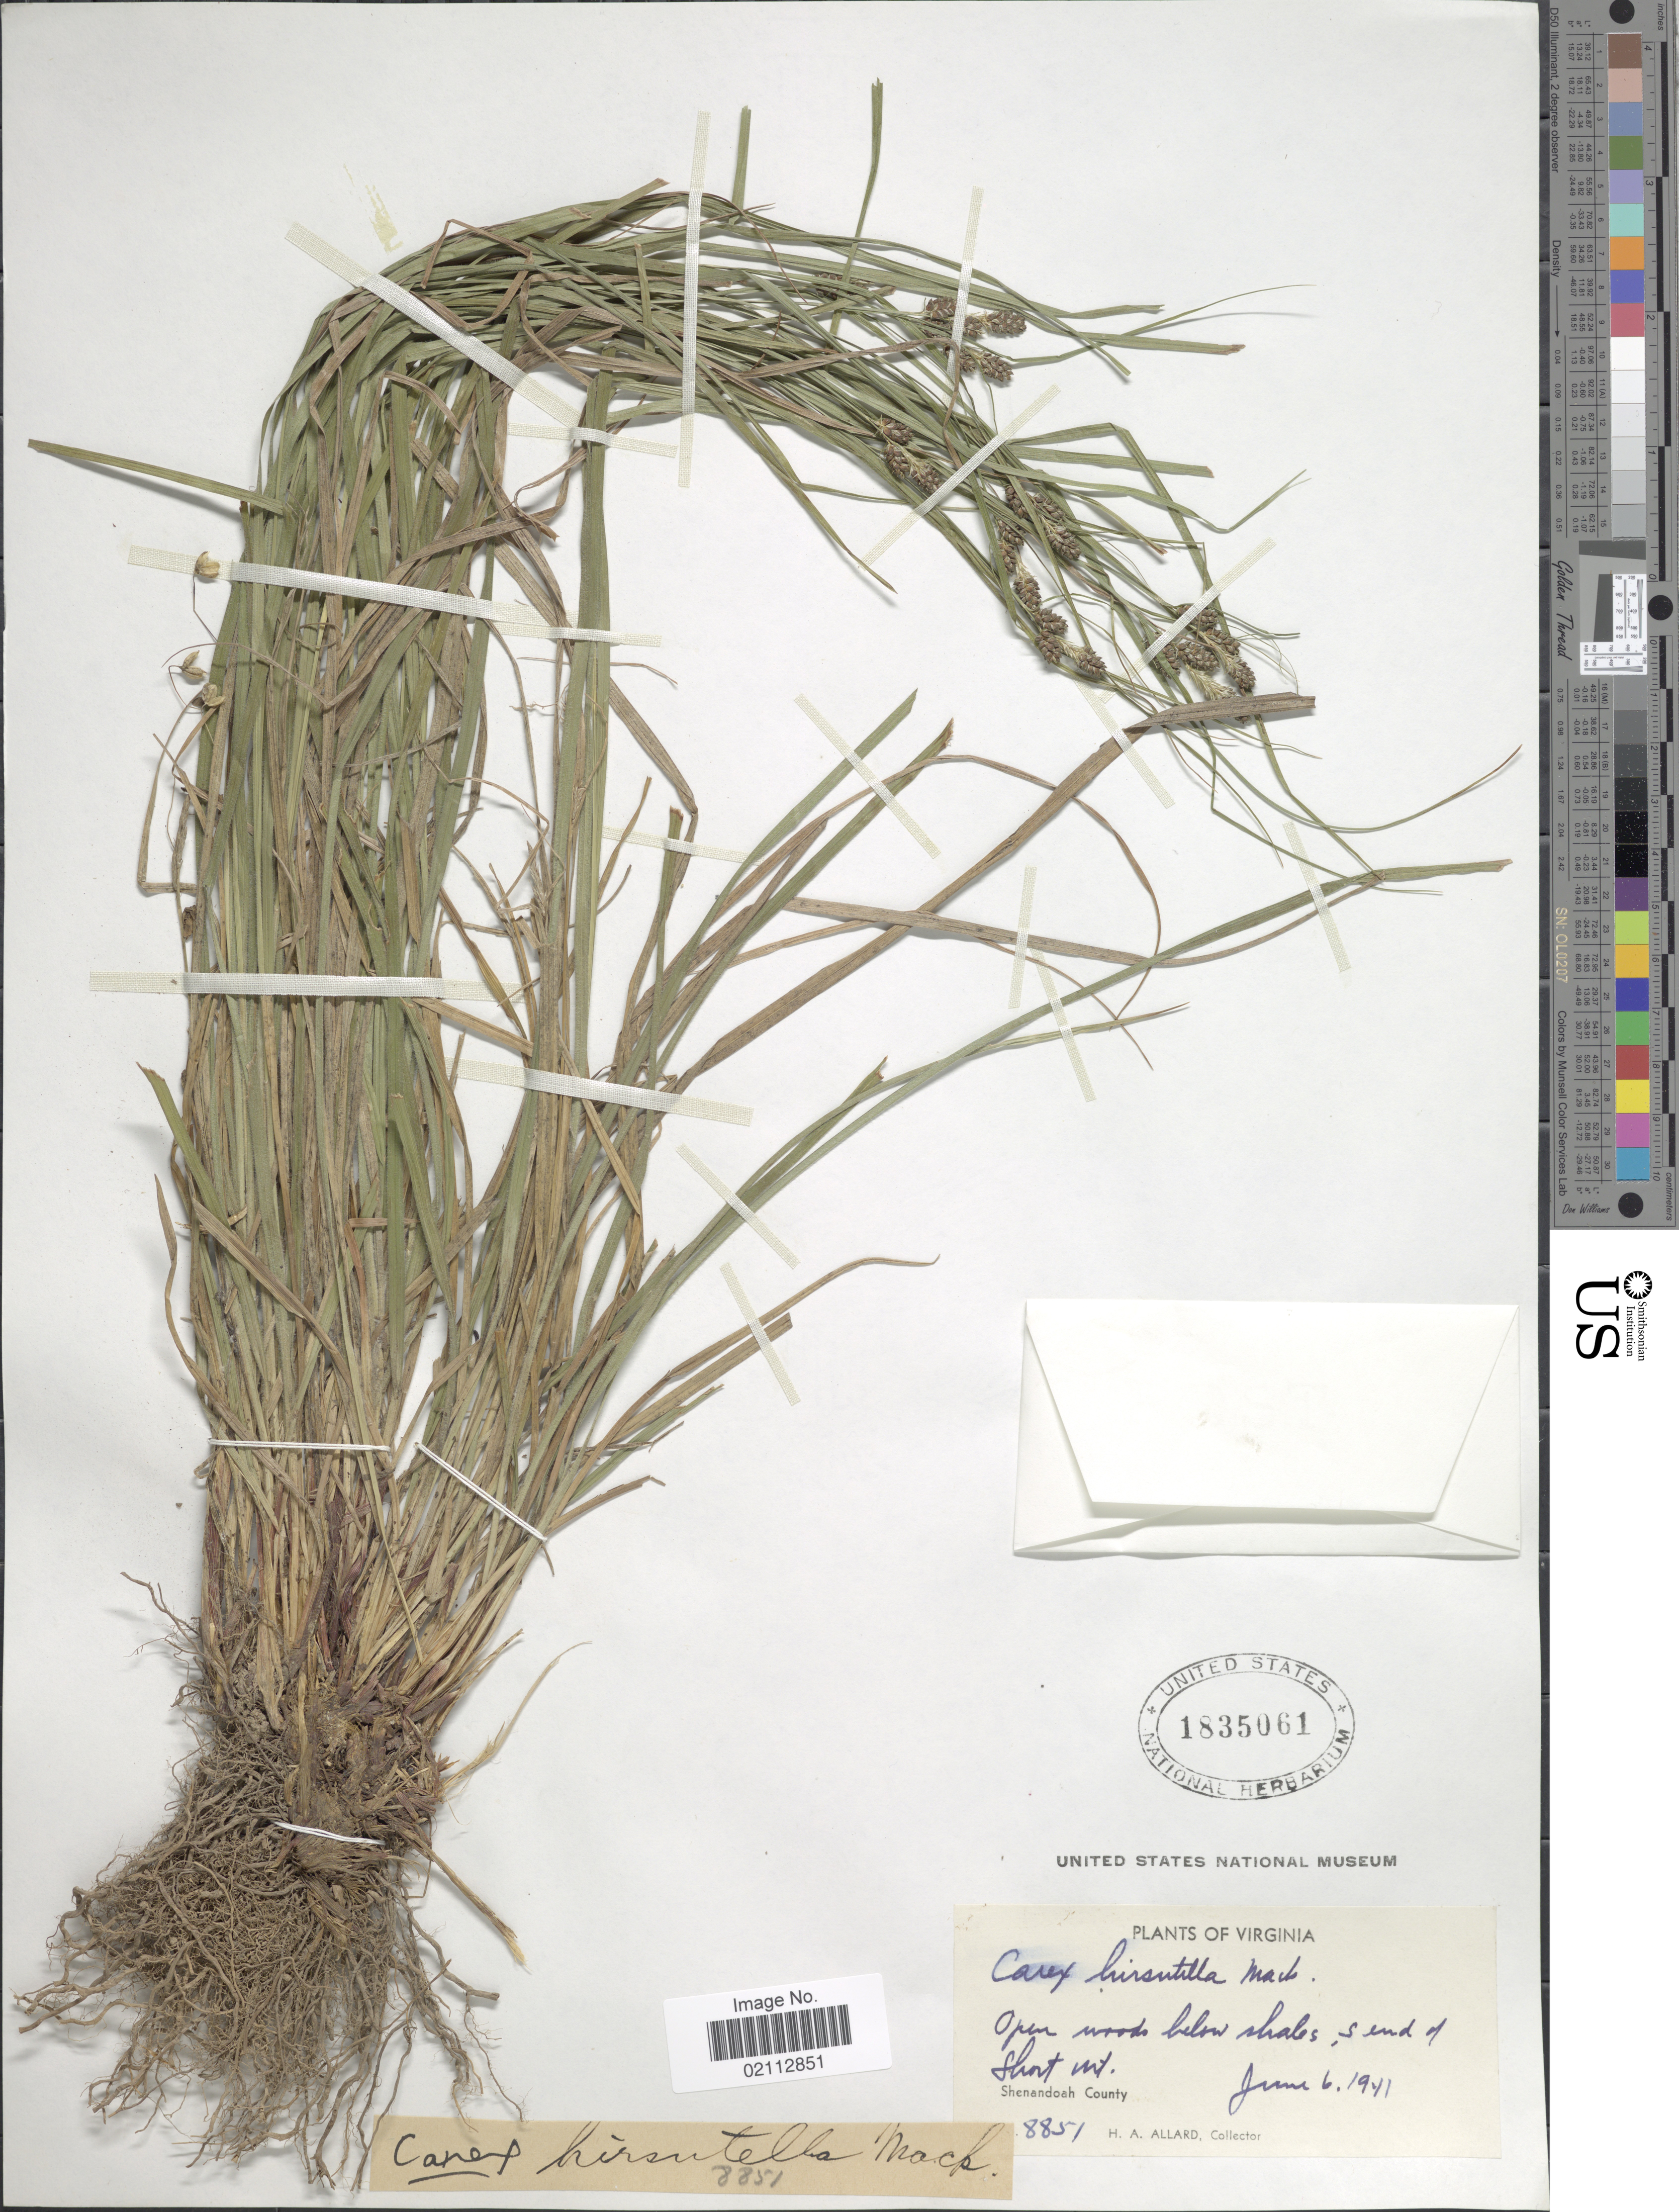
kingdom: Plantae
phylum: Tracheophyta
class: Liliopsida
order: Poales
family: Cyperaceae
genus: Carex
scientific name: Carex hirsutella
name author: Mack.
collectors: H. A. Allard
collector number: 8851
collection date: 1941-06-06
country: United States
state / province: Virginia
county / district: Shenandoah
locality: Open woods below shales, S. end of Short Mt. Shenandoah County.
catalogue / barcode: US 1835061